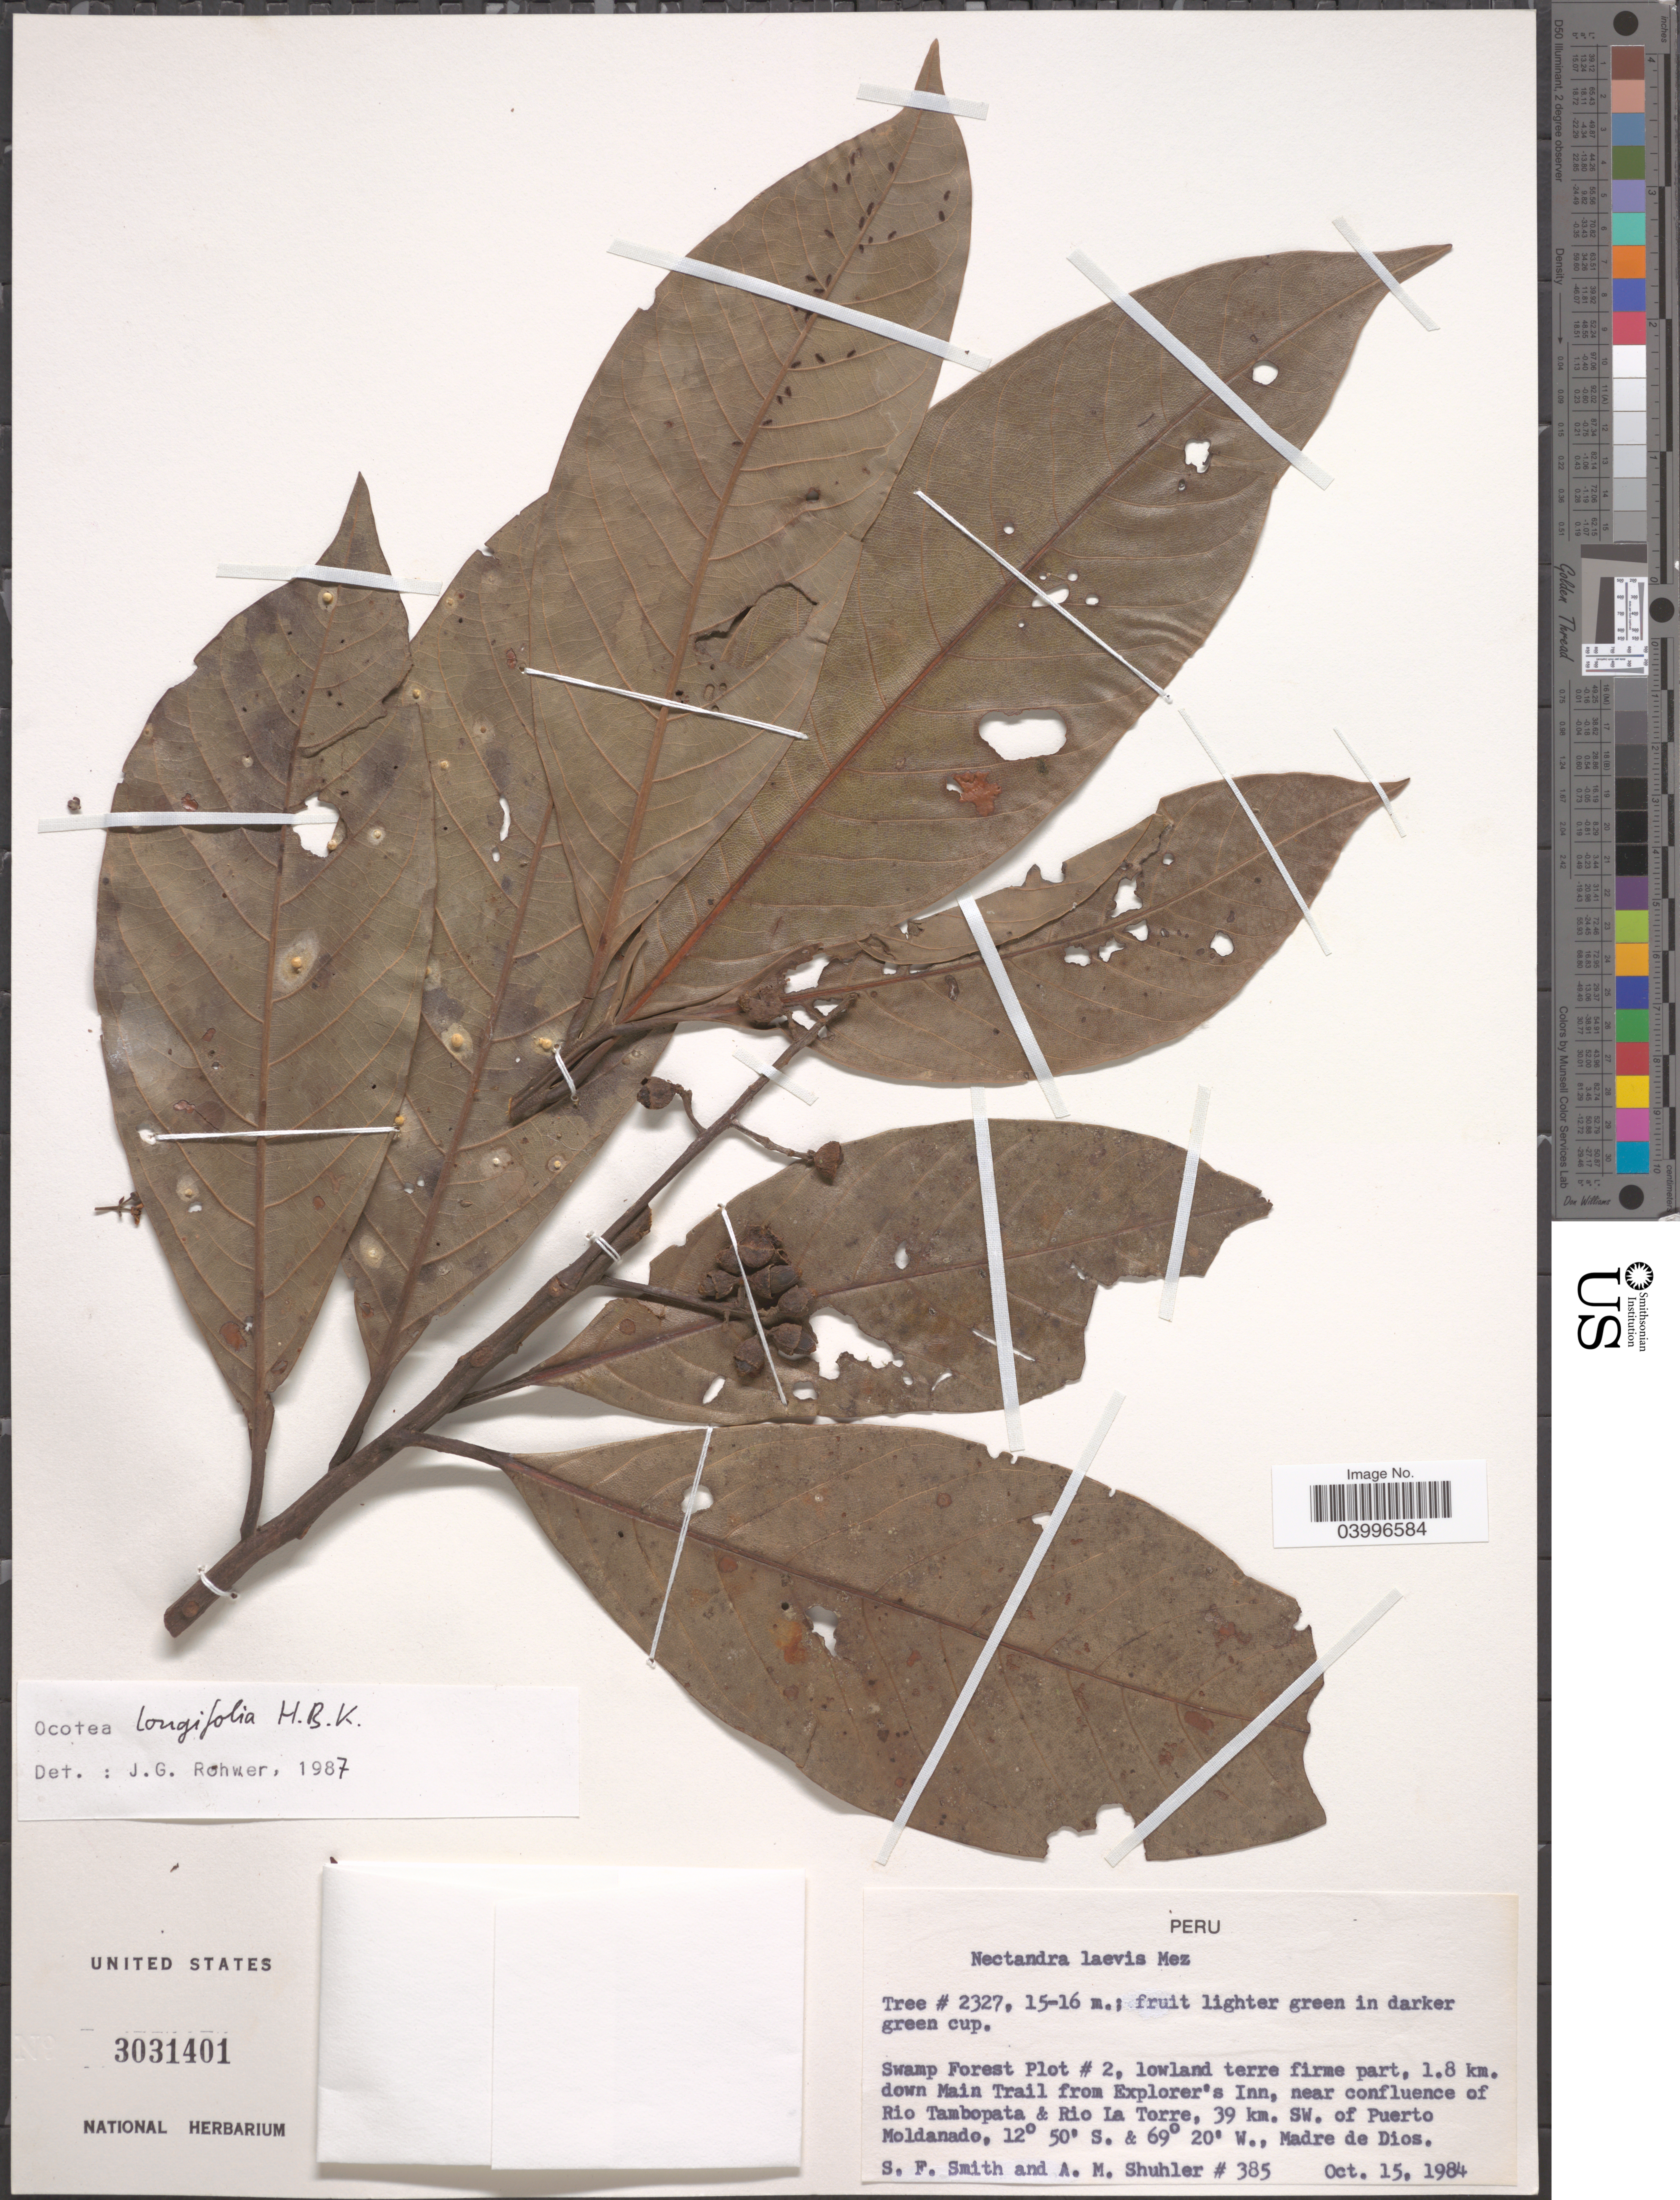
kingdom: Plantae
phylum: Tracheophyta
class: Magnoliopsida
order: Laurales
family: Lauraceae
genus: Ocotea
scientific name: Ocotea longifolia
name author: Kunth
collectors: S.F. Smith & A. Shuhler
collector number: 385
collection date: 1984-10-15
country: Peru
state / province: Madre de Dios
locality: Swamp forest Plot #2, lowland terre firme part, 1.8 km. down Main Trail from Explorer's Inn, near confluence of Rio Tambopata & Rio La Torre, 39 km. SW. of Puerto Moldanado.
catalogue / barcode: US 3031401